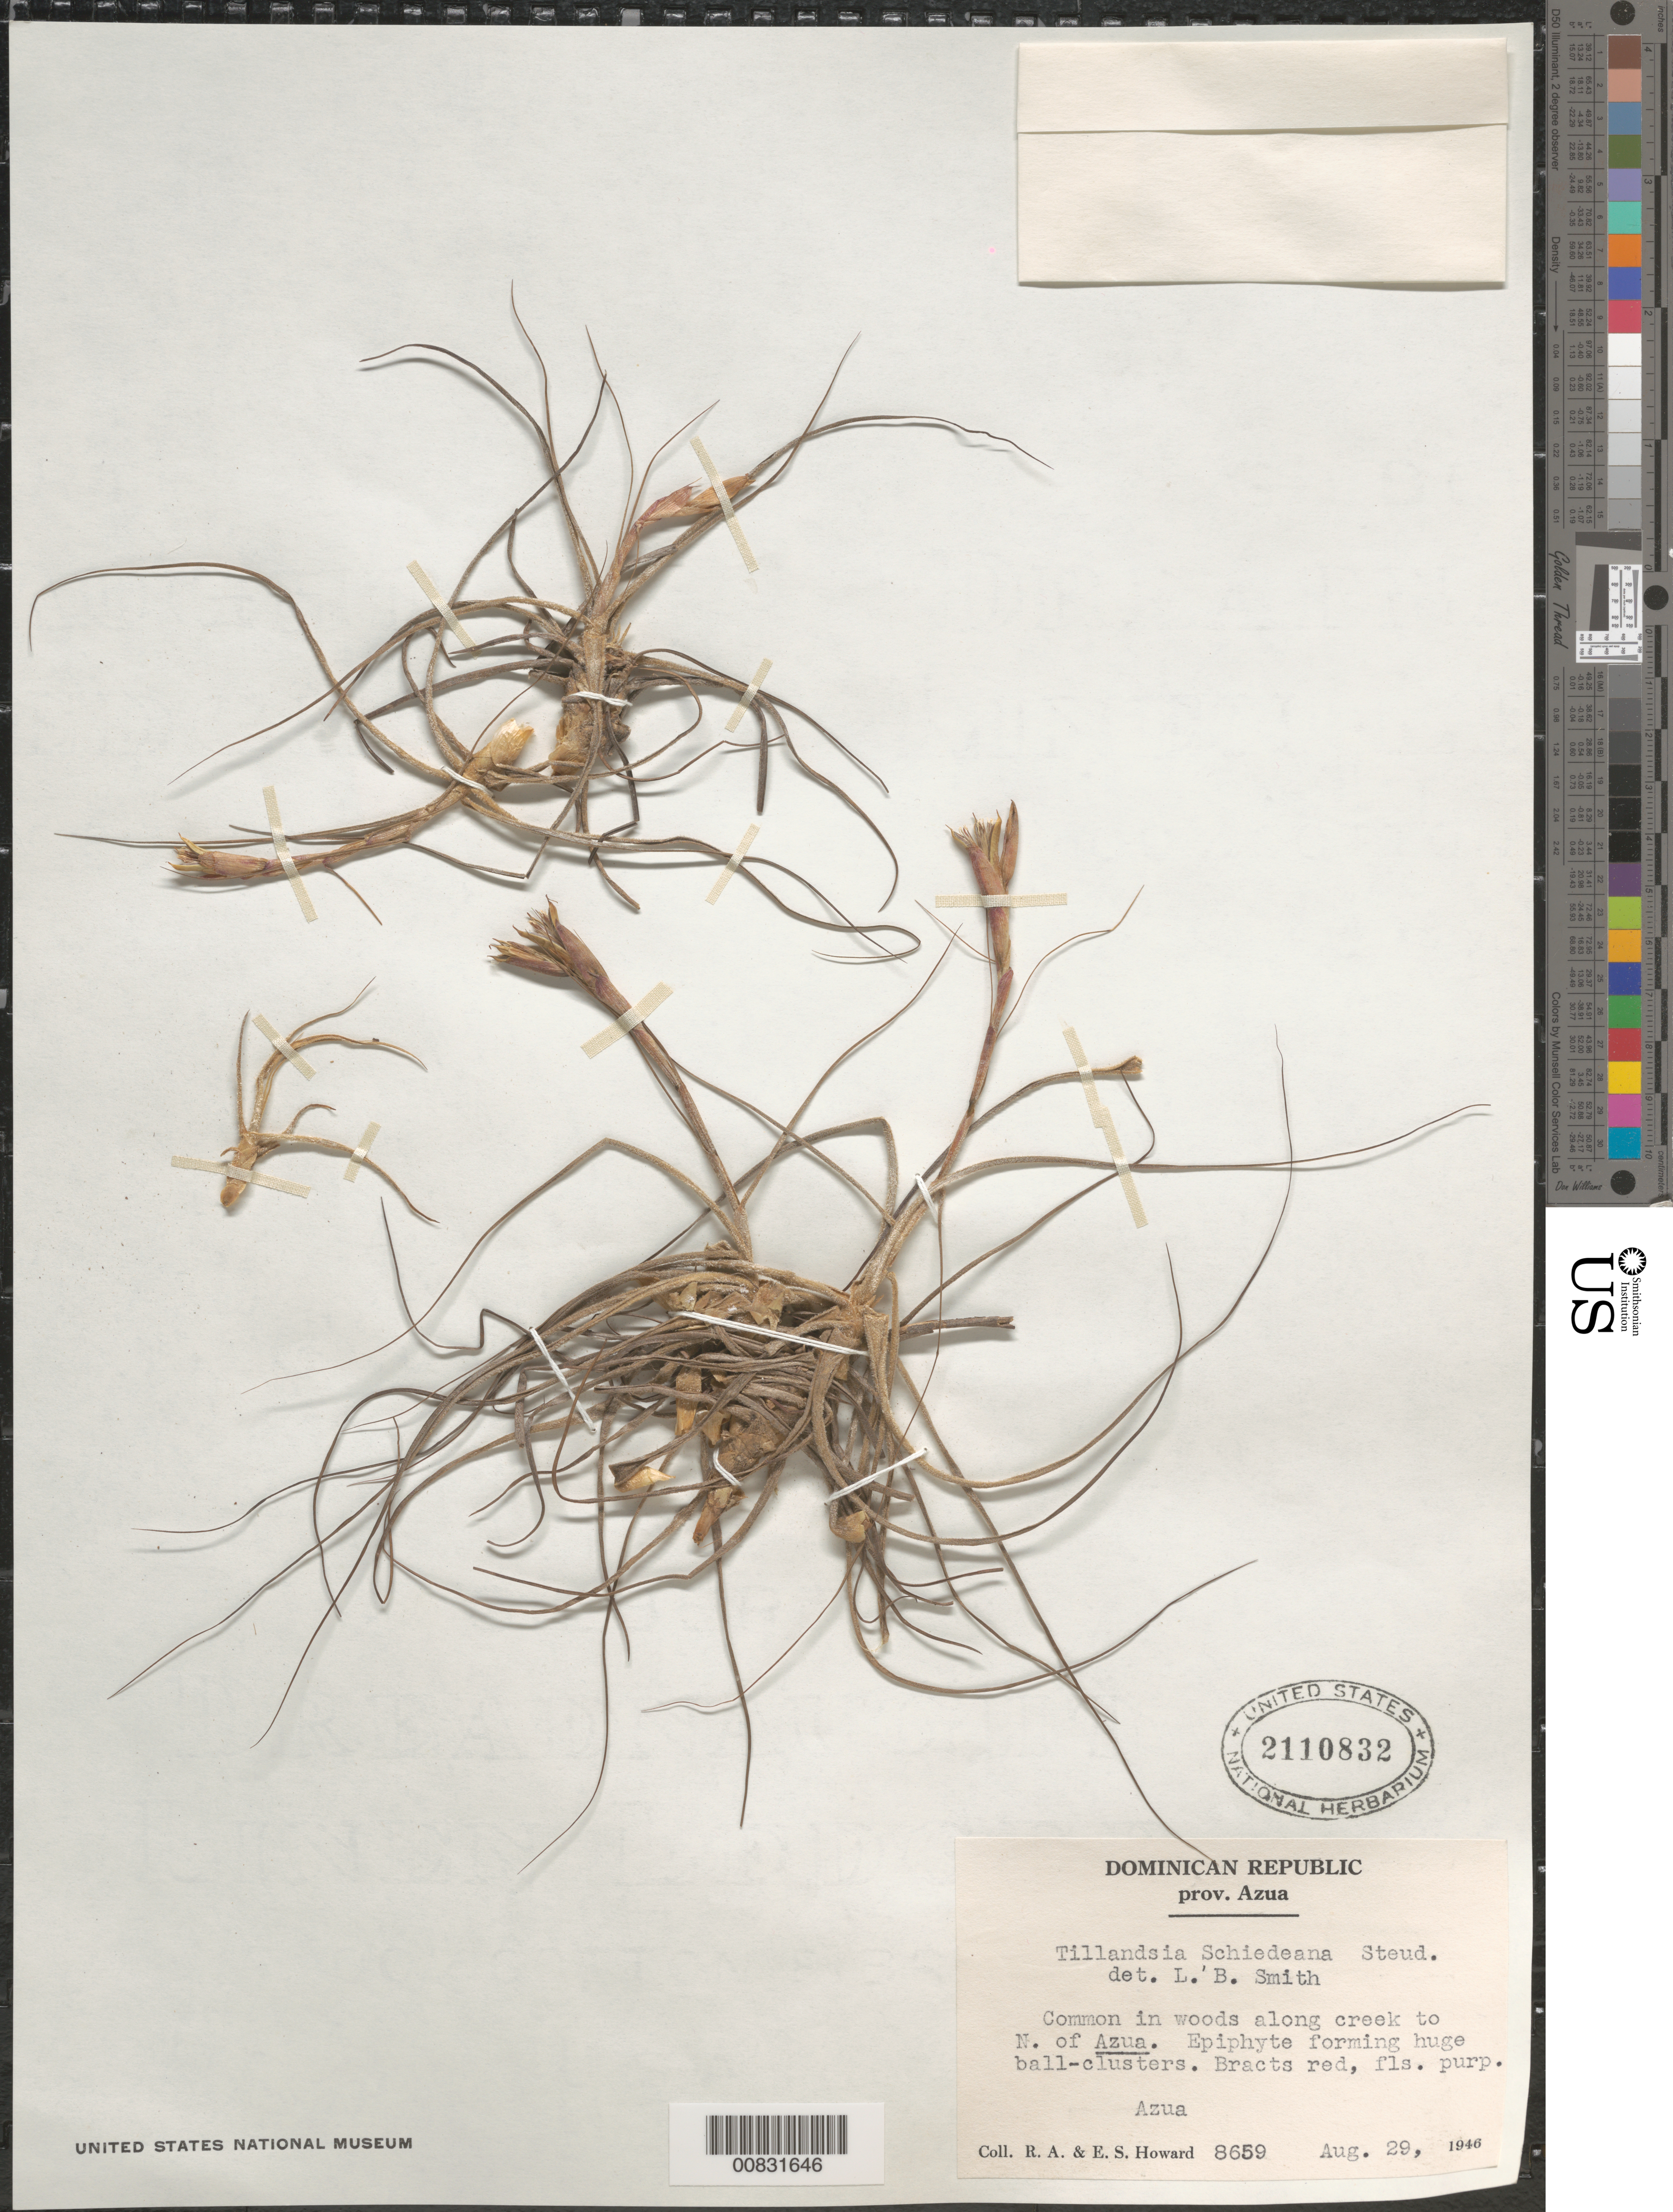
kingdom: Plantae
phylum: Tracheophyta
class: Liliopsida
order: Poales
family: Bromeliaceae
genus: Tillandsia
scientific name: Tillandsia schiedeana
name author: Steud.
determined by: Smith, Lyman B., (US), NMNH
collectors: R. A. Howard & E. S. Howard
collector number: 8659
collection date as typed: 29 Aug 1946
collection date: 1946-08-29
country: Dominican Republic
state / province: Azua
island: Hispaniola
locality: Azua. Woods along creek to N. of Azua.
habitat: Common in woods along creek to N. of Azua.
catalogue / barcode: US 2110832